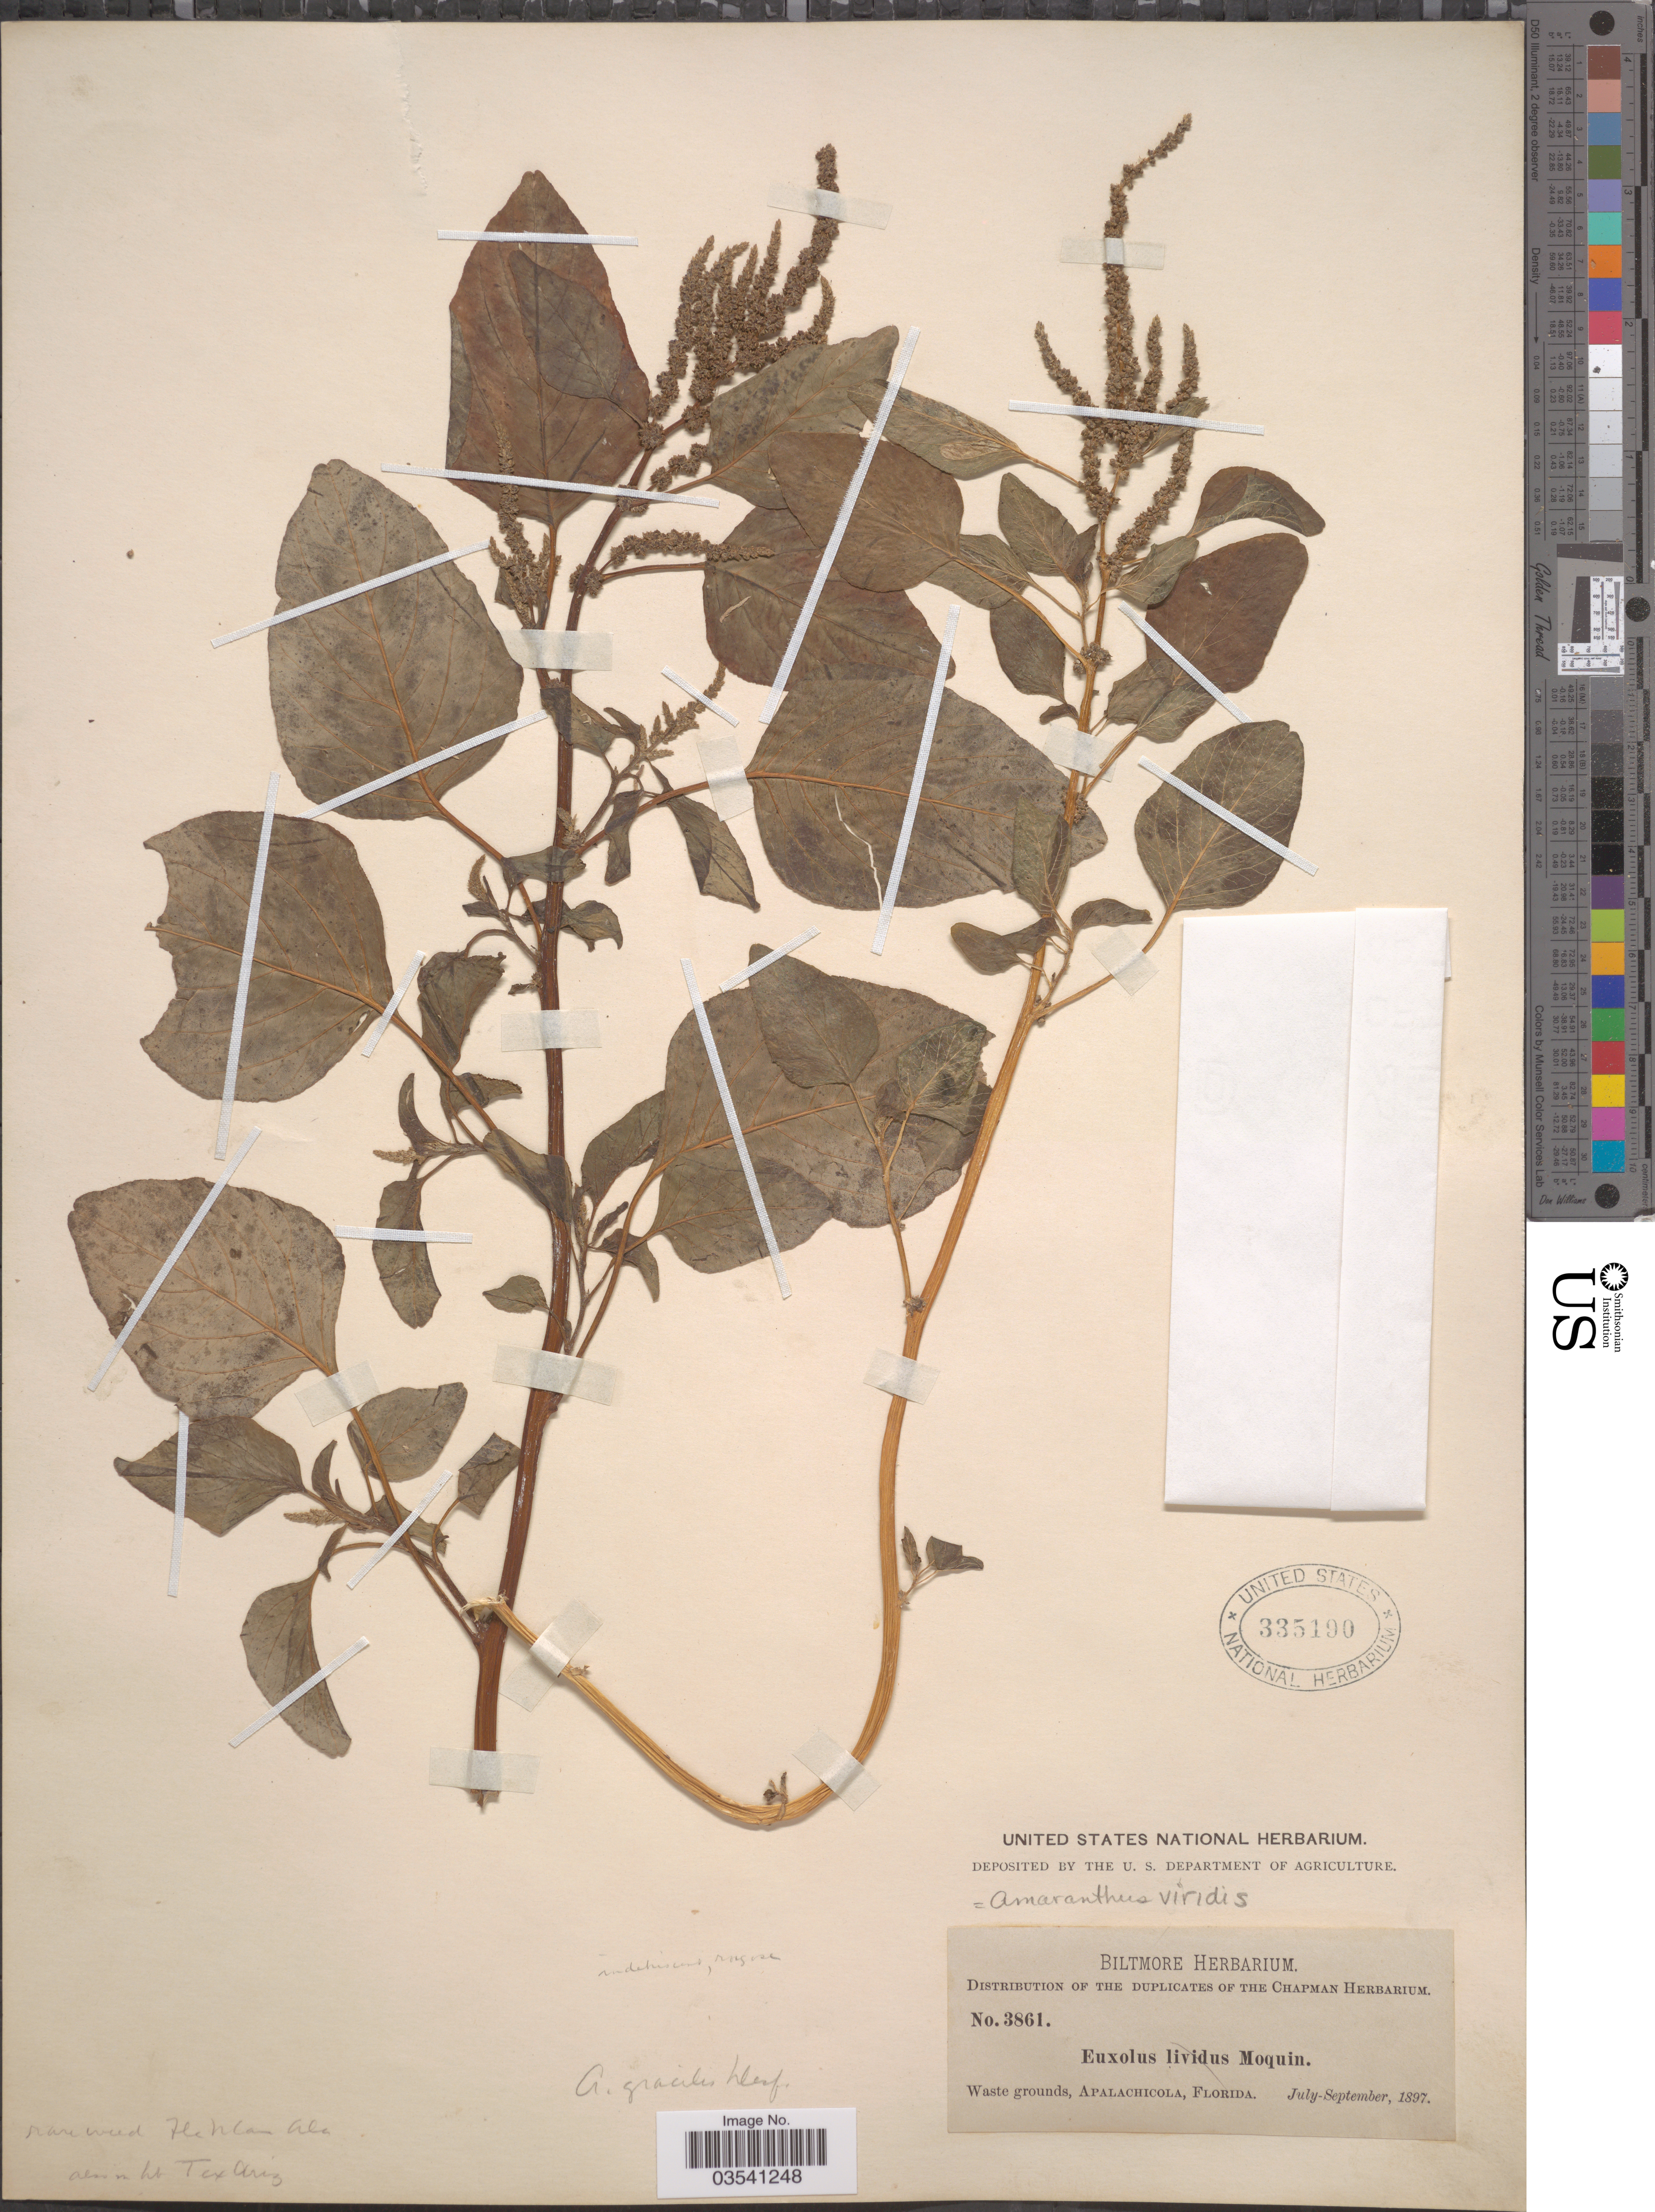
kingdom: Plantae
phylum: Tracheophyta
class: Magnoliopsida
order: Caryophyllales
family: Amaranthaceae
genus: Amaranthus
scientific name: Amaranthus viridis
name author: L.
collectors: ex herb. Biltmore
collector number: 3861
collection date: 1897-07/1897-09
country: United States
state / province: Florida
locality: Apalachicola.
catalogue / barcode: US 335190